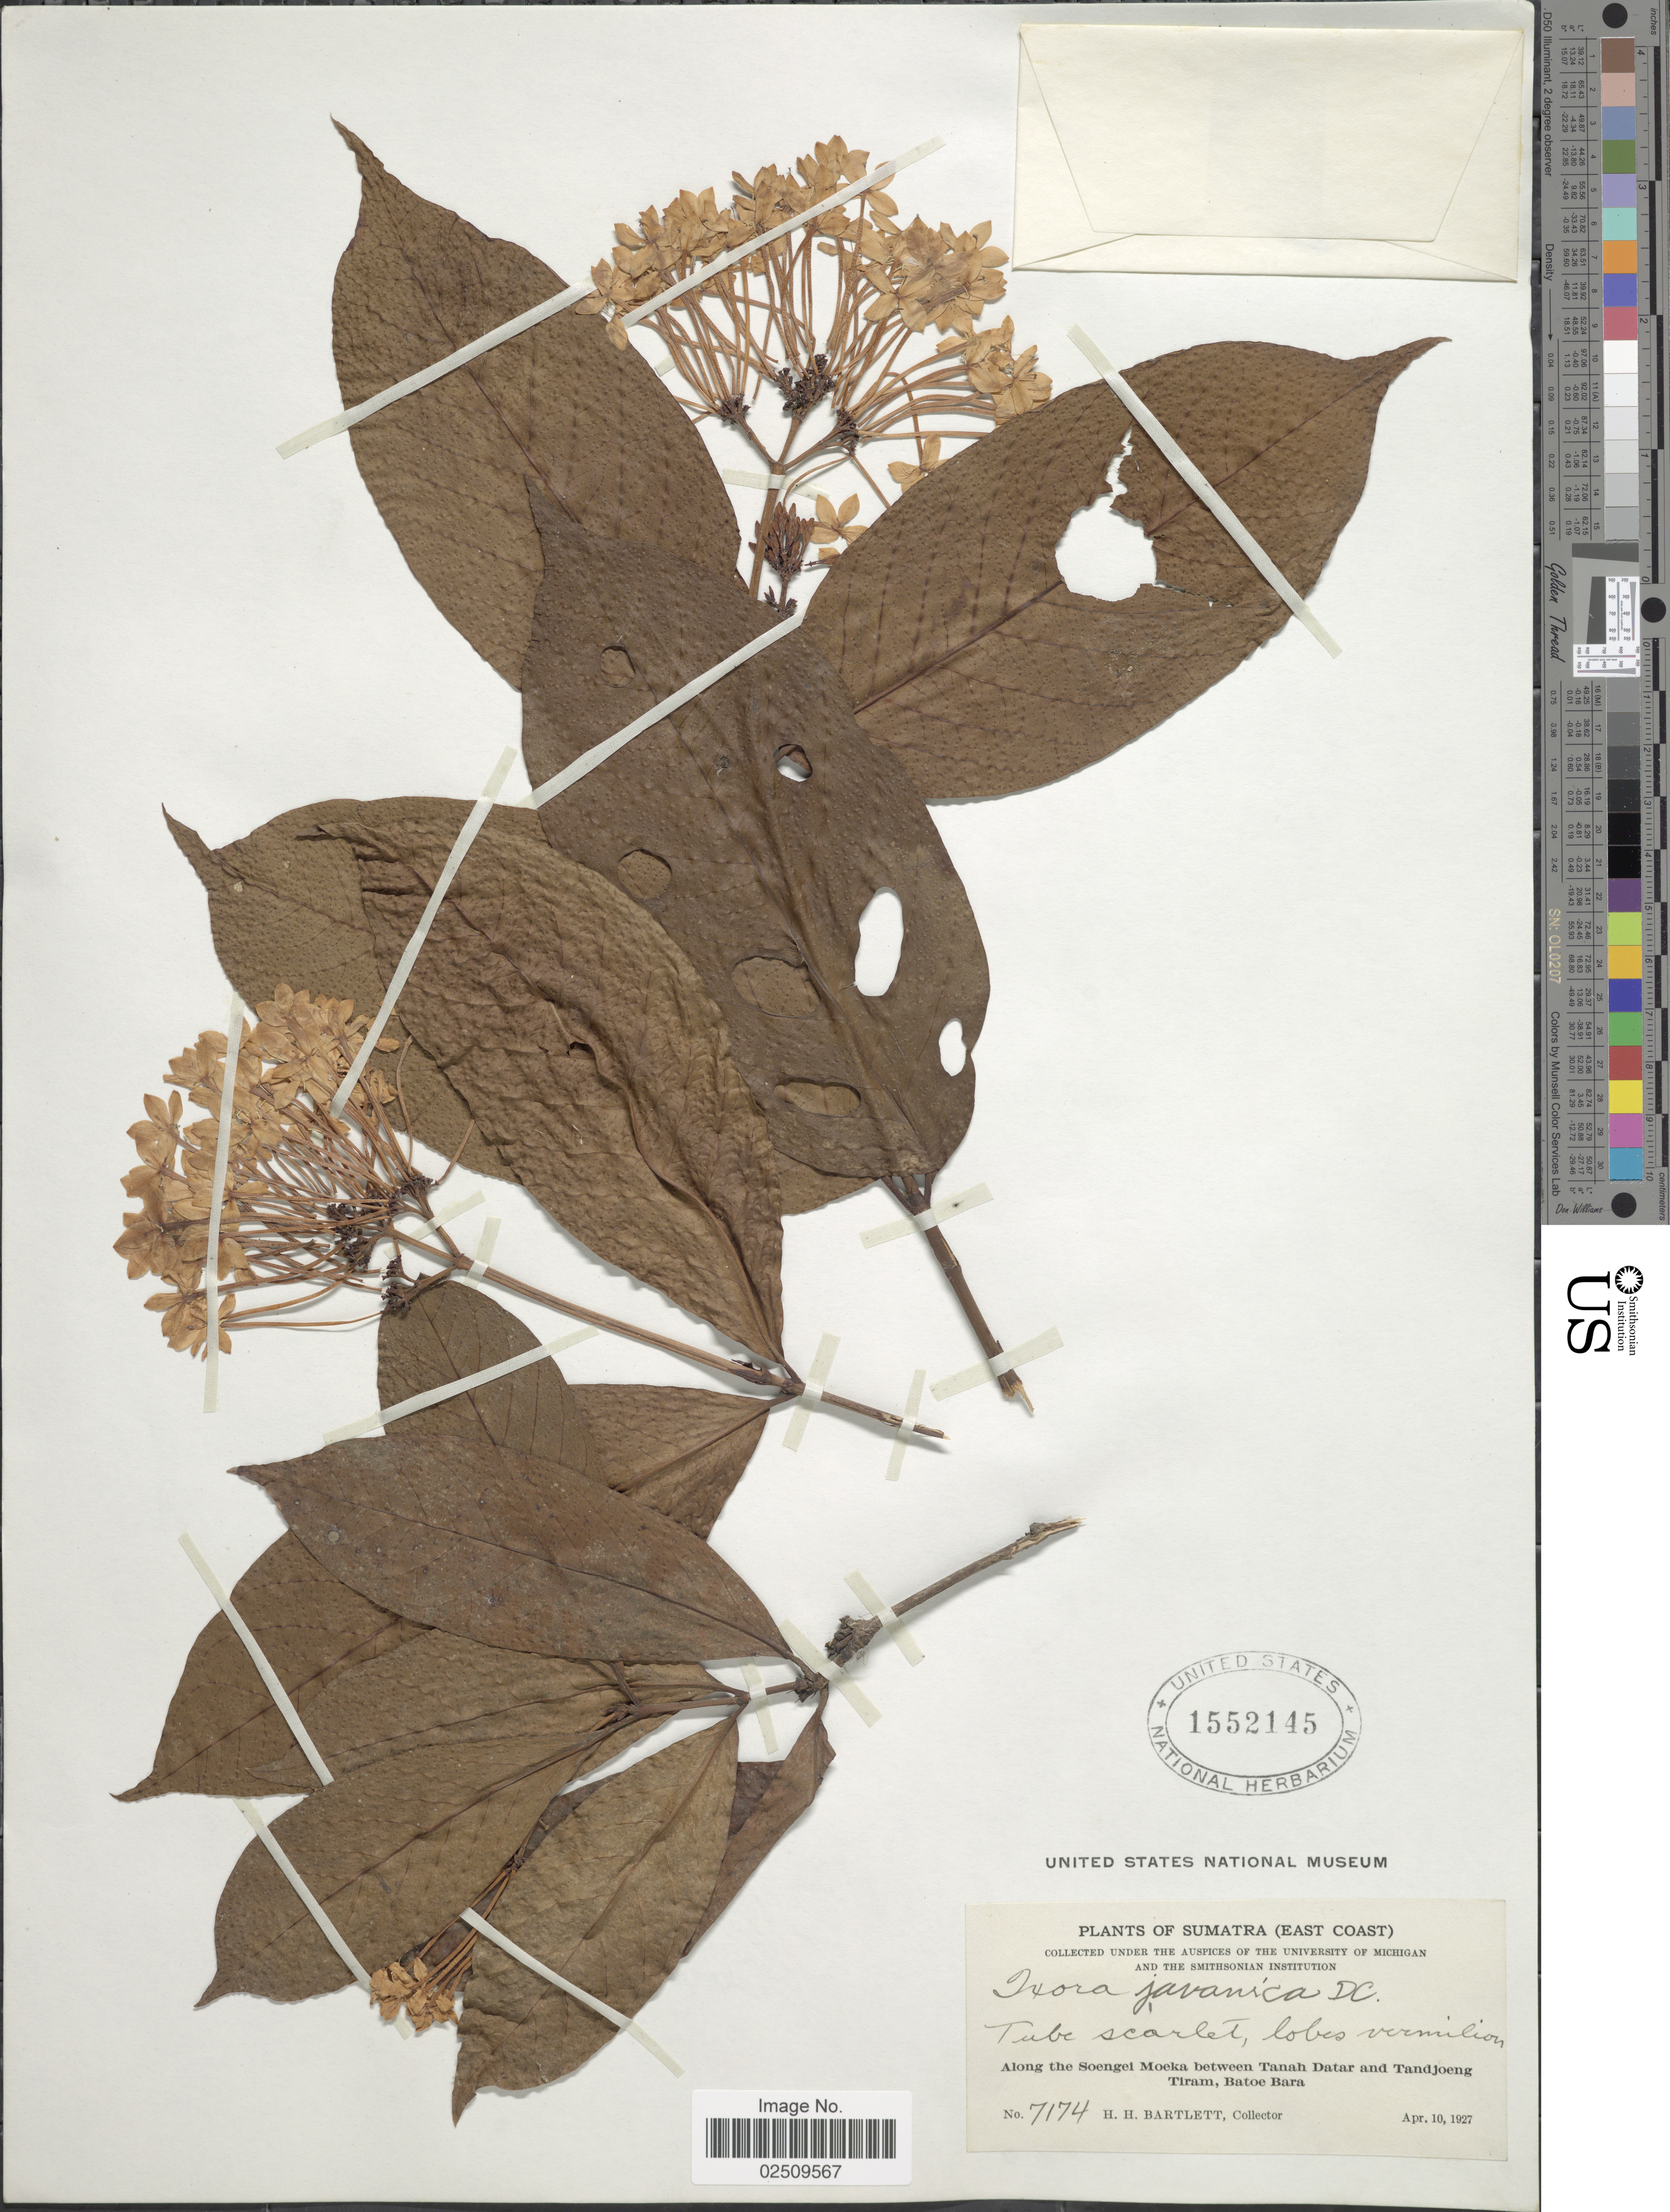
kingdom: Plantae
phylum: Tracheophyta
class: Magnoliopsida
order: Gentianales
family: Rubiaceae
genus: Ixora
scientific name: Ixora javanica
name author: DC.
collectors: H. H. Bartlett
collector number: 7174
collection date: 1927-04-10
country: Indonesia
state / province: Sumatra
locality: (East Coast), Along the Soengei Moeka between Tanah Datar and Tandjoeng Tiram, Batoe Bara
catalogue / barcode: US 1552145